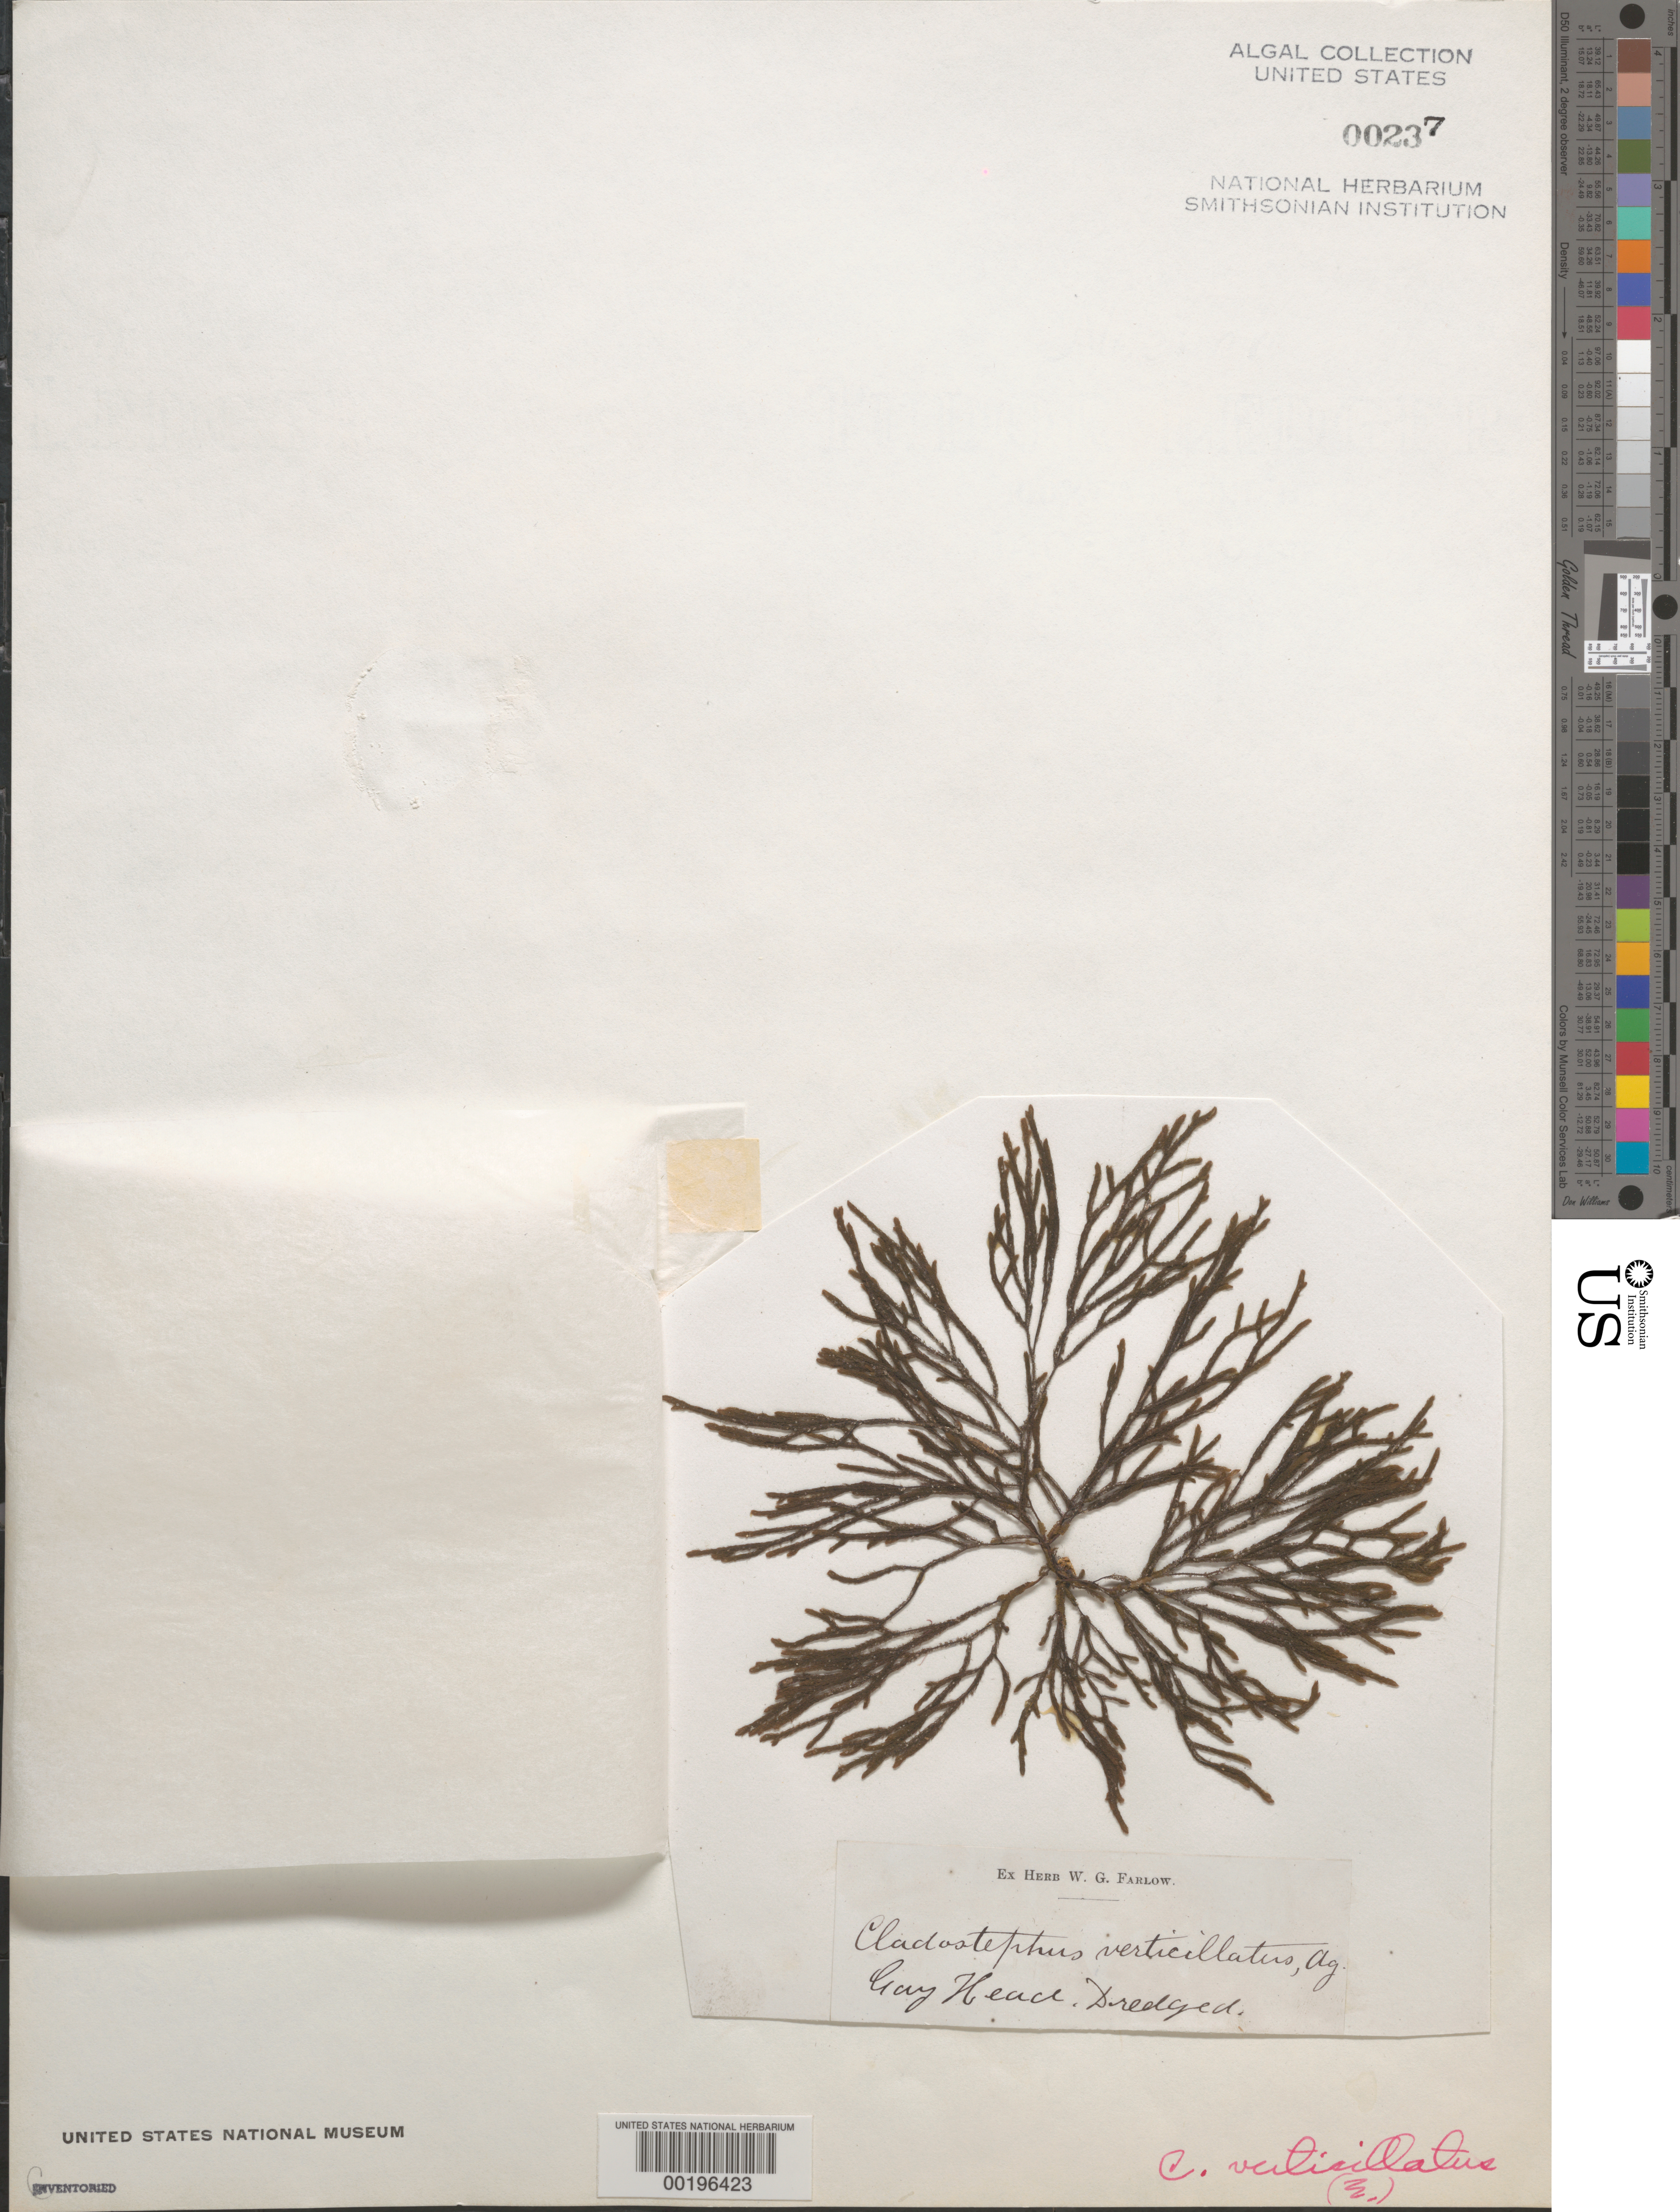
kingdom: Chromista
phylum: Ochrophyta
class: Phaeophyceae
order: Sphacelariales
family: Cladostephaceae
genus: Cladostephus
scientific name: Cladostephus hirsutus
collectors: W. Farlow (Herbarium)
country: United States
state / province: Massachusetts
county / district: Dukes County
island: Martha's Vineyard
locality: Gay Head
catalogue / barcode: US 237